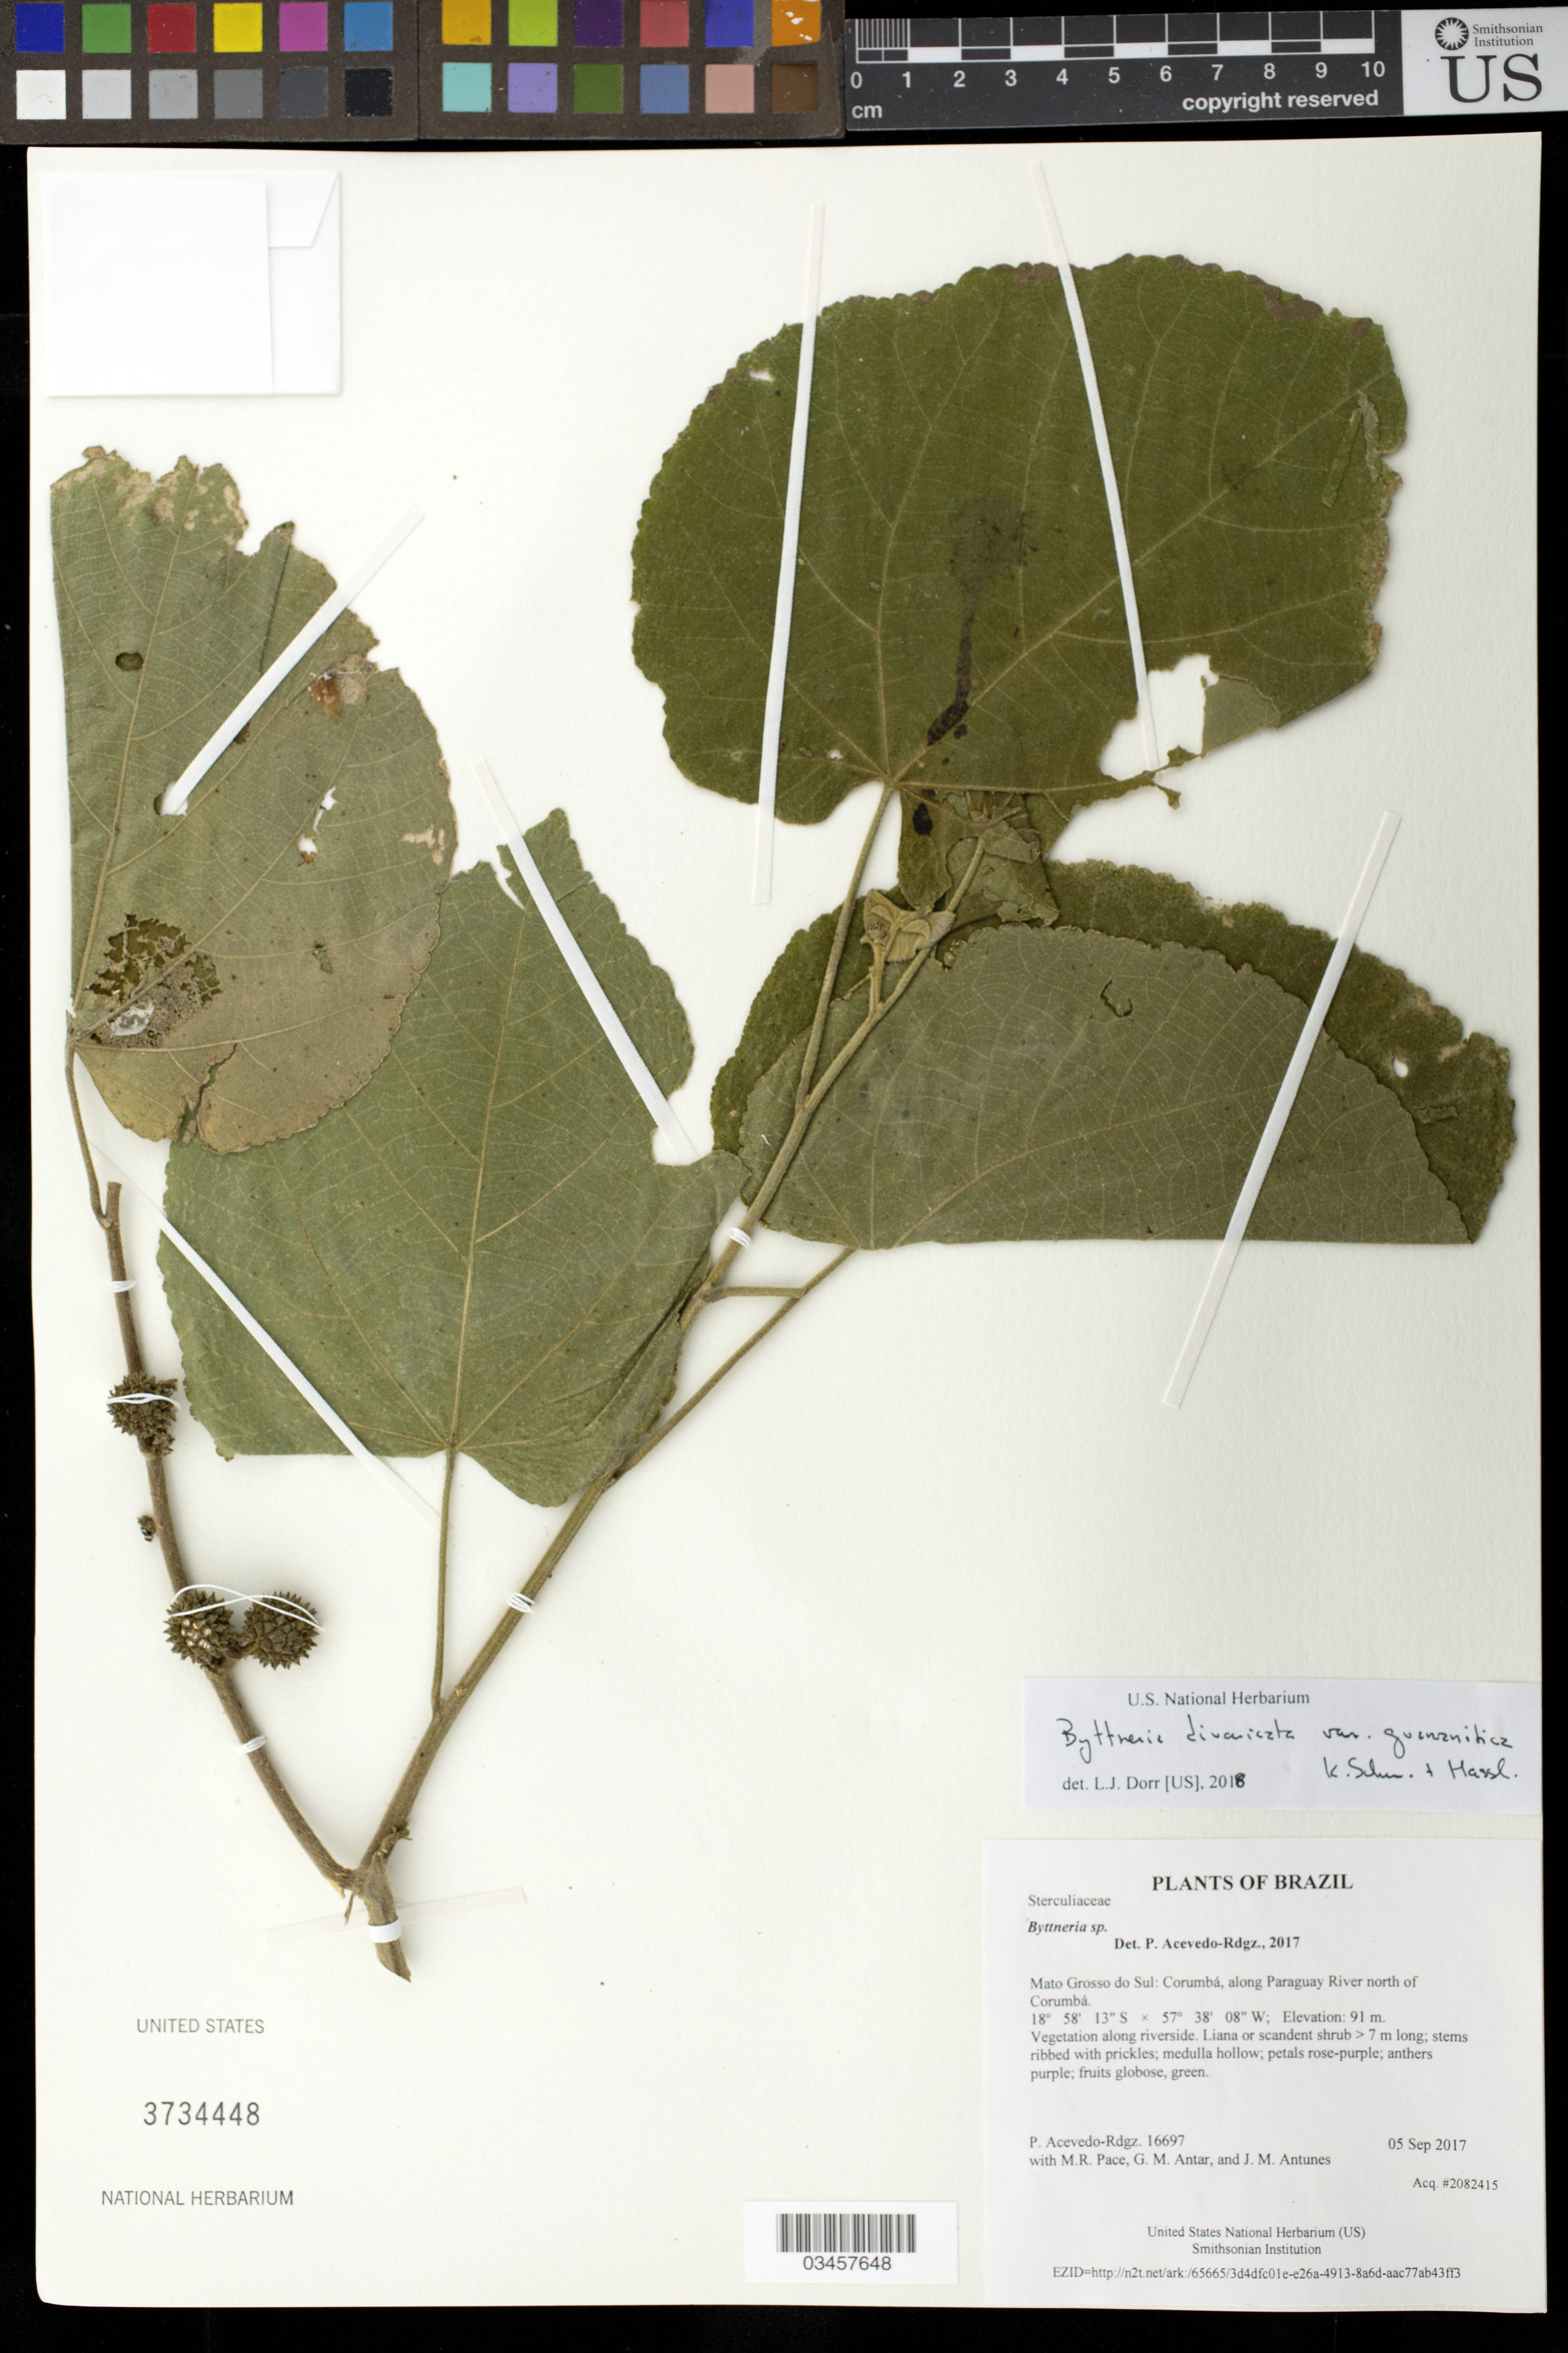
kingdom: Plantae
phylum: Tracheophyta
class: Magnoliopsida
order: Malvales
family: Malvaceae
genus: Byttneria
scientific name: Byttneria divaricata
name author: Benth.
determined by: Dorr, L. J., (BOT), Smithsonian Institution - National Museum of Natural History (UNITED STATES)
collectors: P. Acevedo-Rodr., M. R. Pace, G. M. Antar & J. M. Antunes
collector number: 16697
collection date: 2017-09-05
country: Brazil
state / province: Mato Grosso do Sul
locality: Corumbá, along Paraguay River north of Corumbá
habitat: Vegetation along riverside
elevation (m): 91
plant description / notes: US, NY, MO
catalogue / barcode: US 3734448